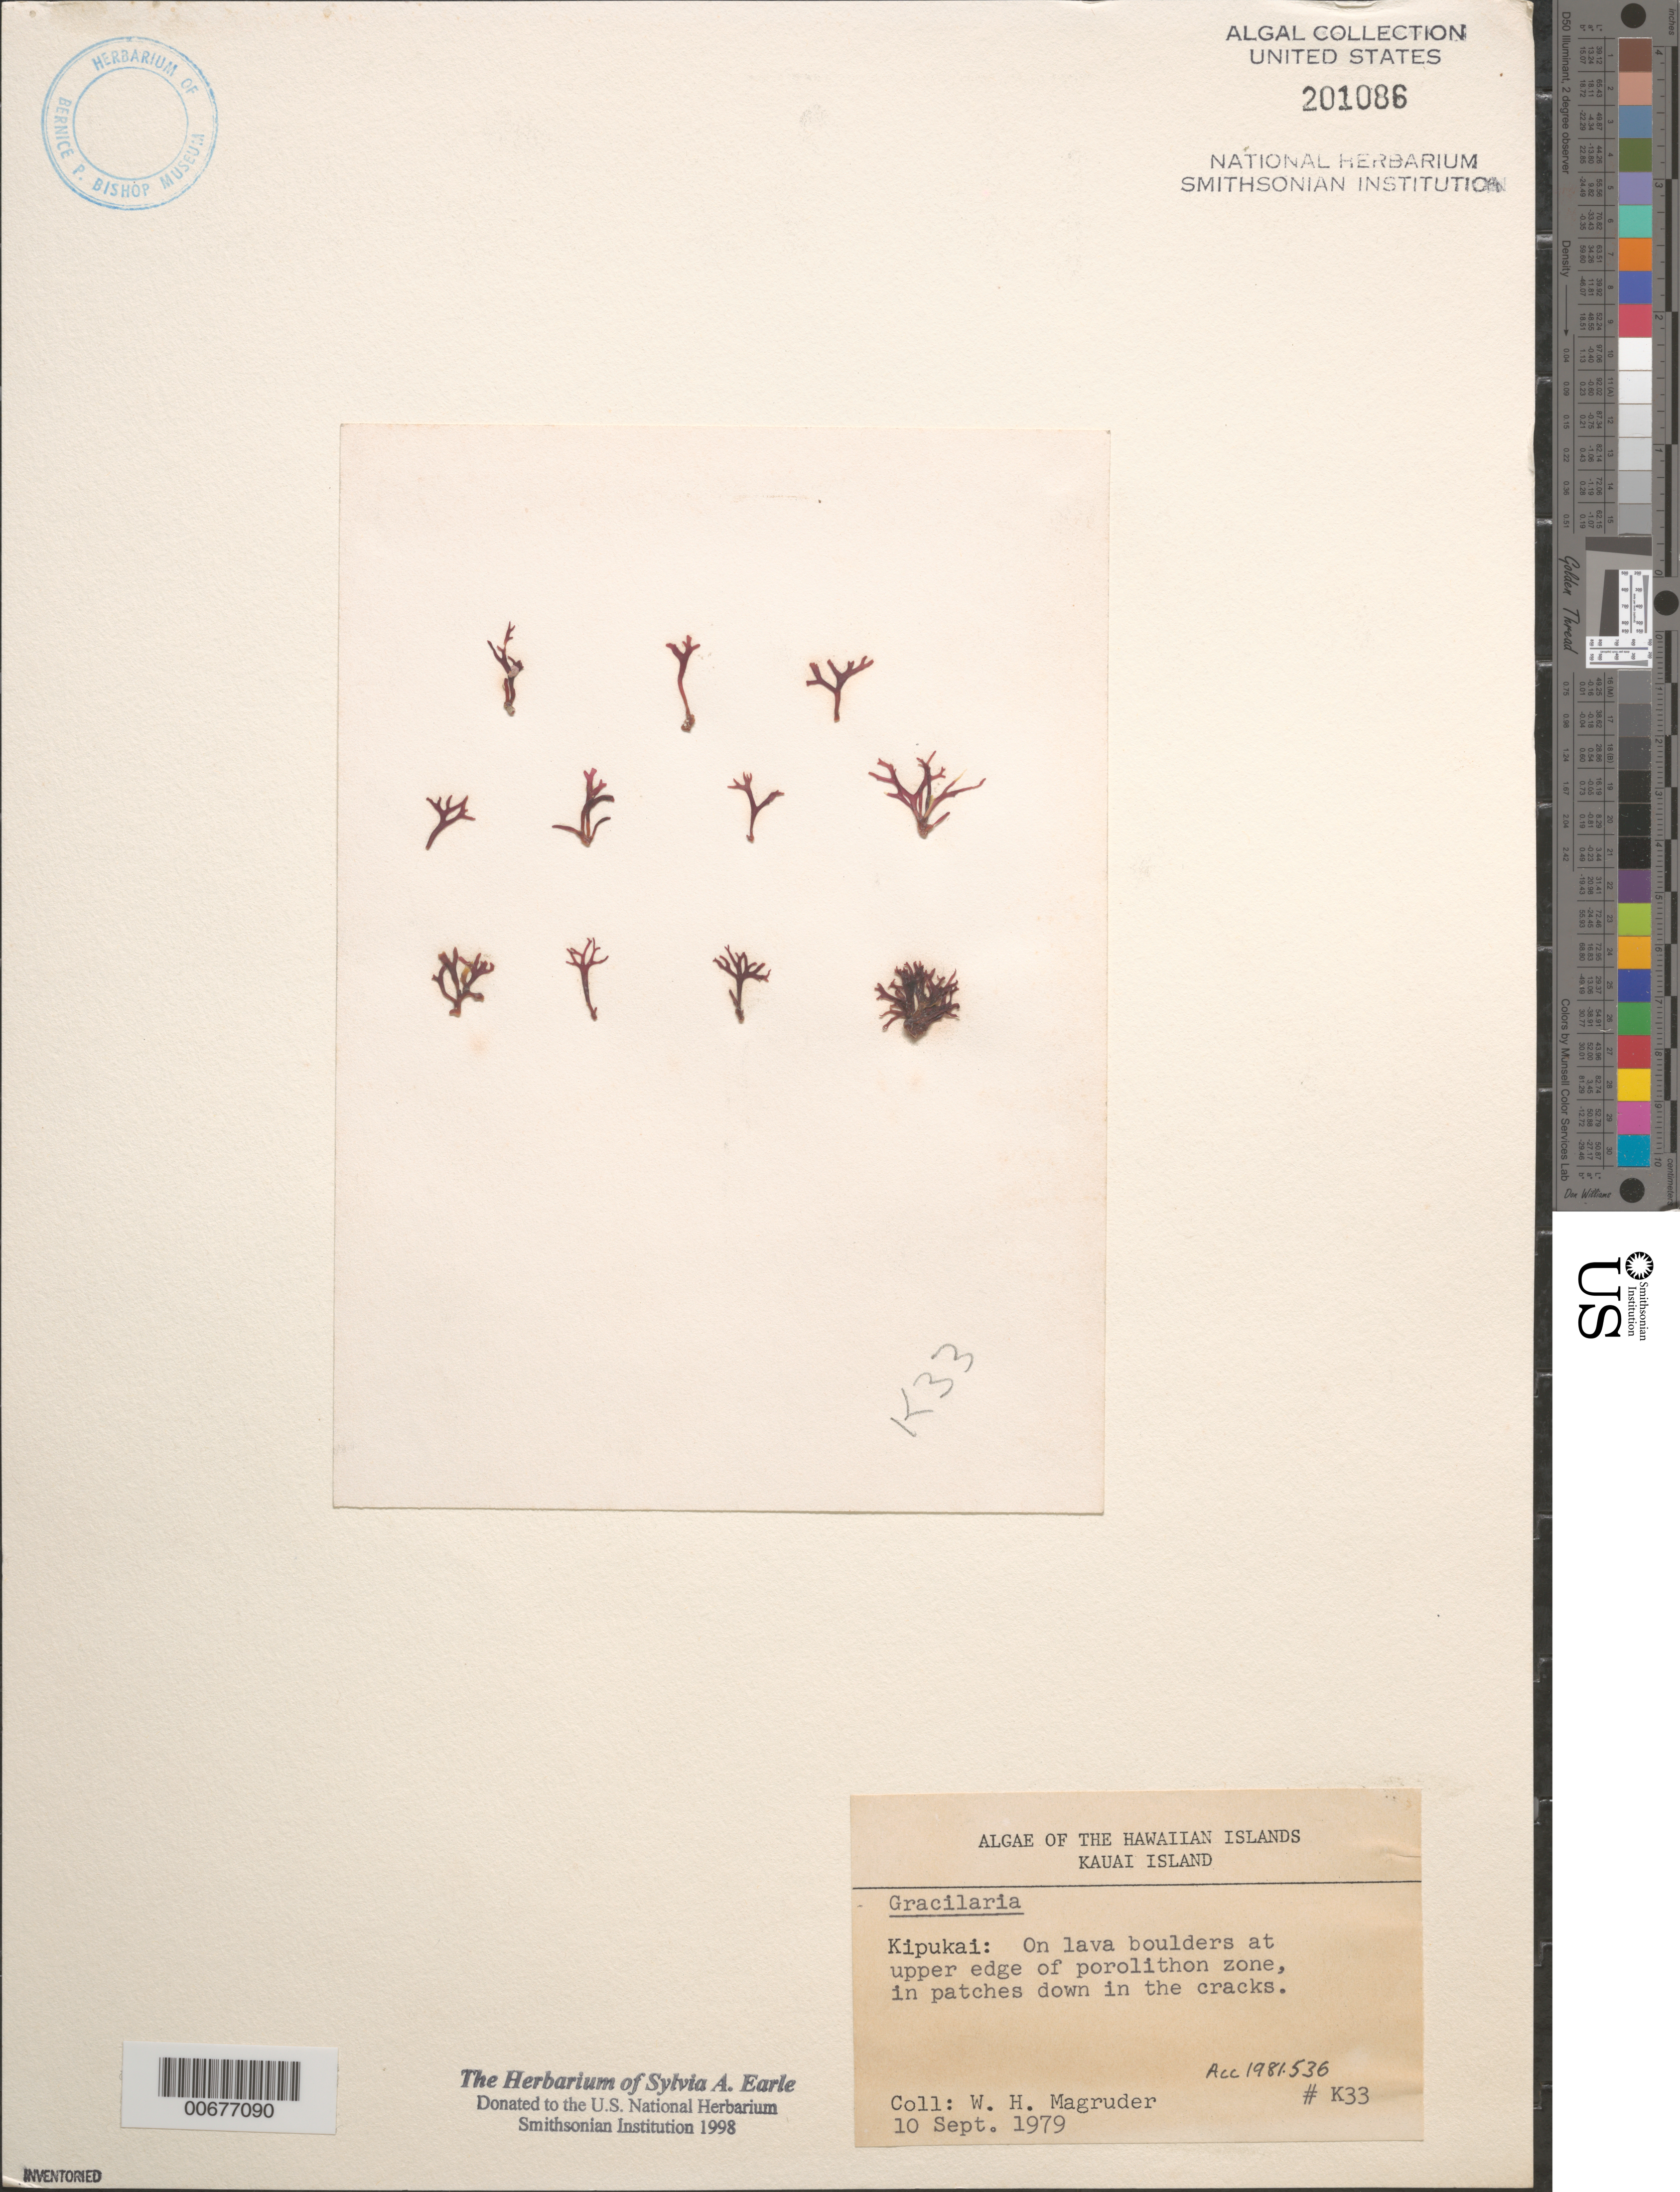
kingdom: Plantae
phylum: Rhodophyta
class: Florideophyceae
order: Gracilariales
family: Gracilariaceae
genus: Gracilaria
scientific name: Gracilaria sp.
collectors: W. Magruder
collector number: K33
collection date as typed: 10 Sep 1979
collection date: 1979-09-10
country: United States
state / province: Hawaii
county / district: Kauai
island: Kaua'i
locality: Kipukai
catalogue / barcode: US 201086